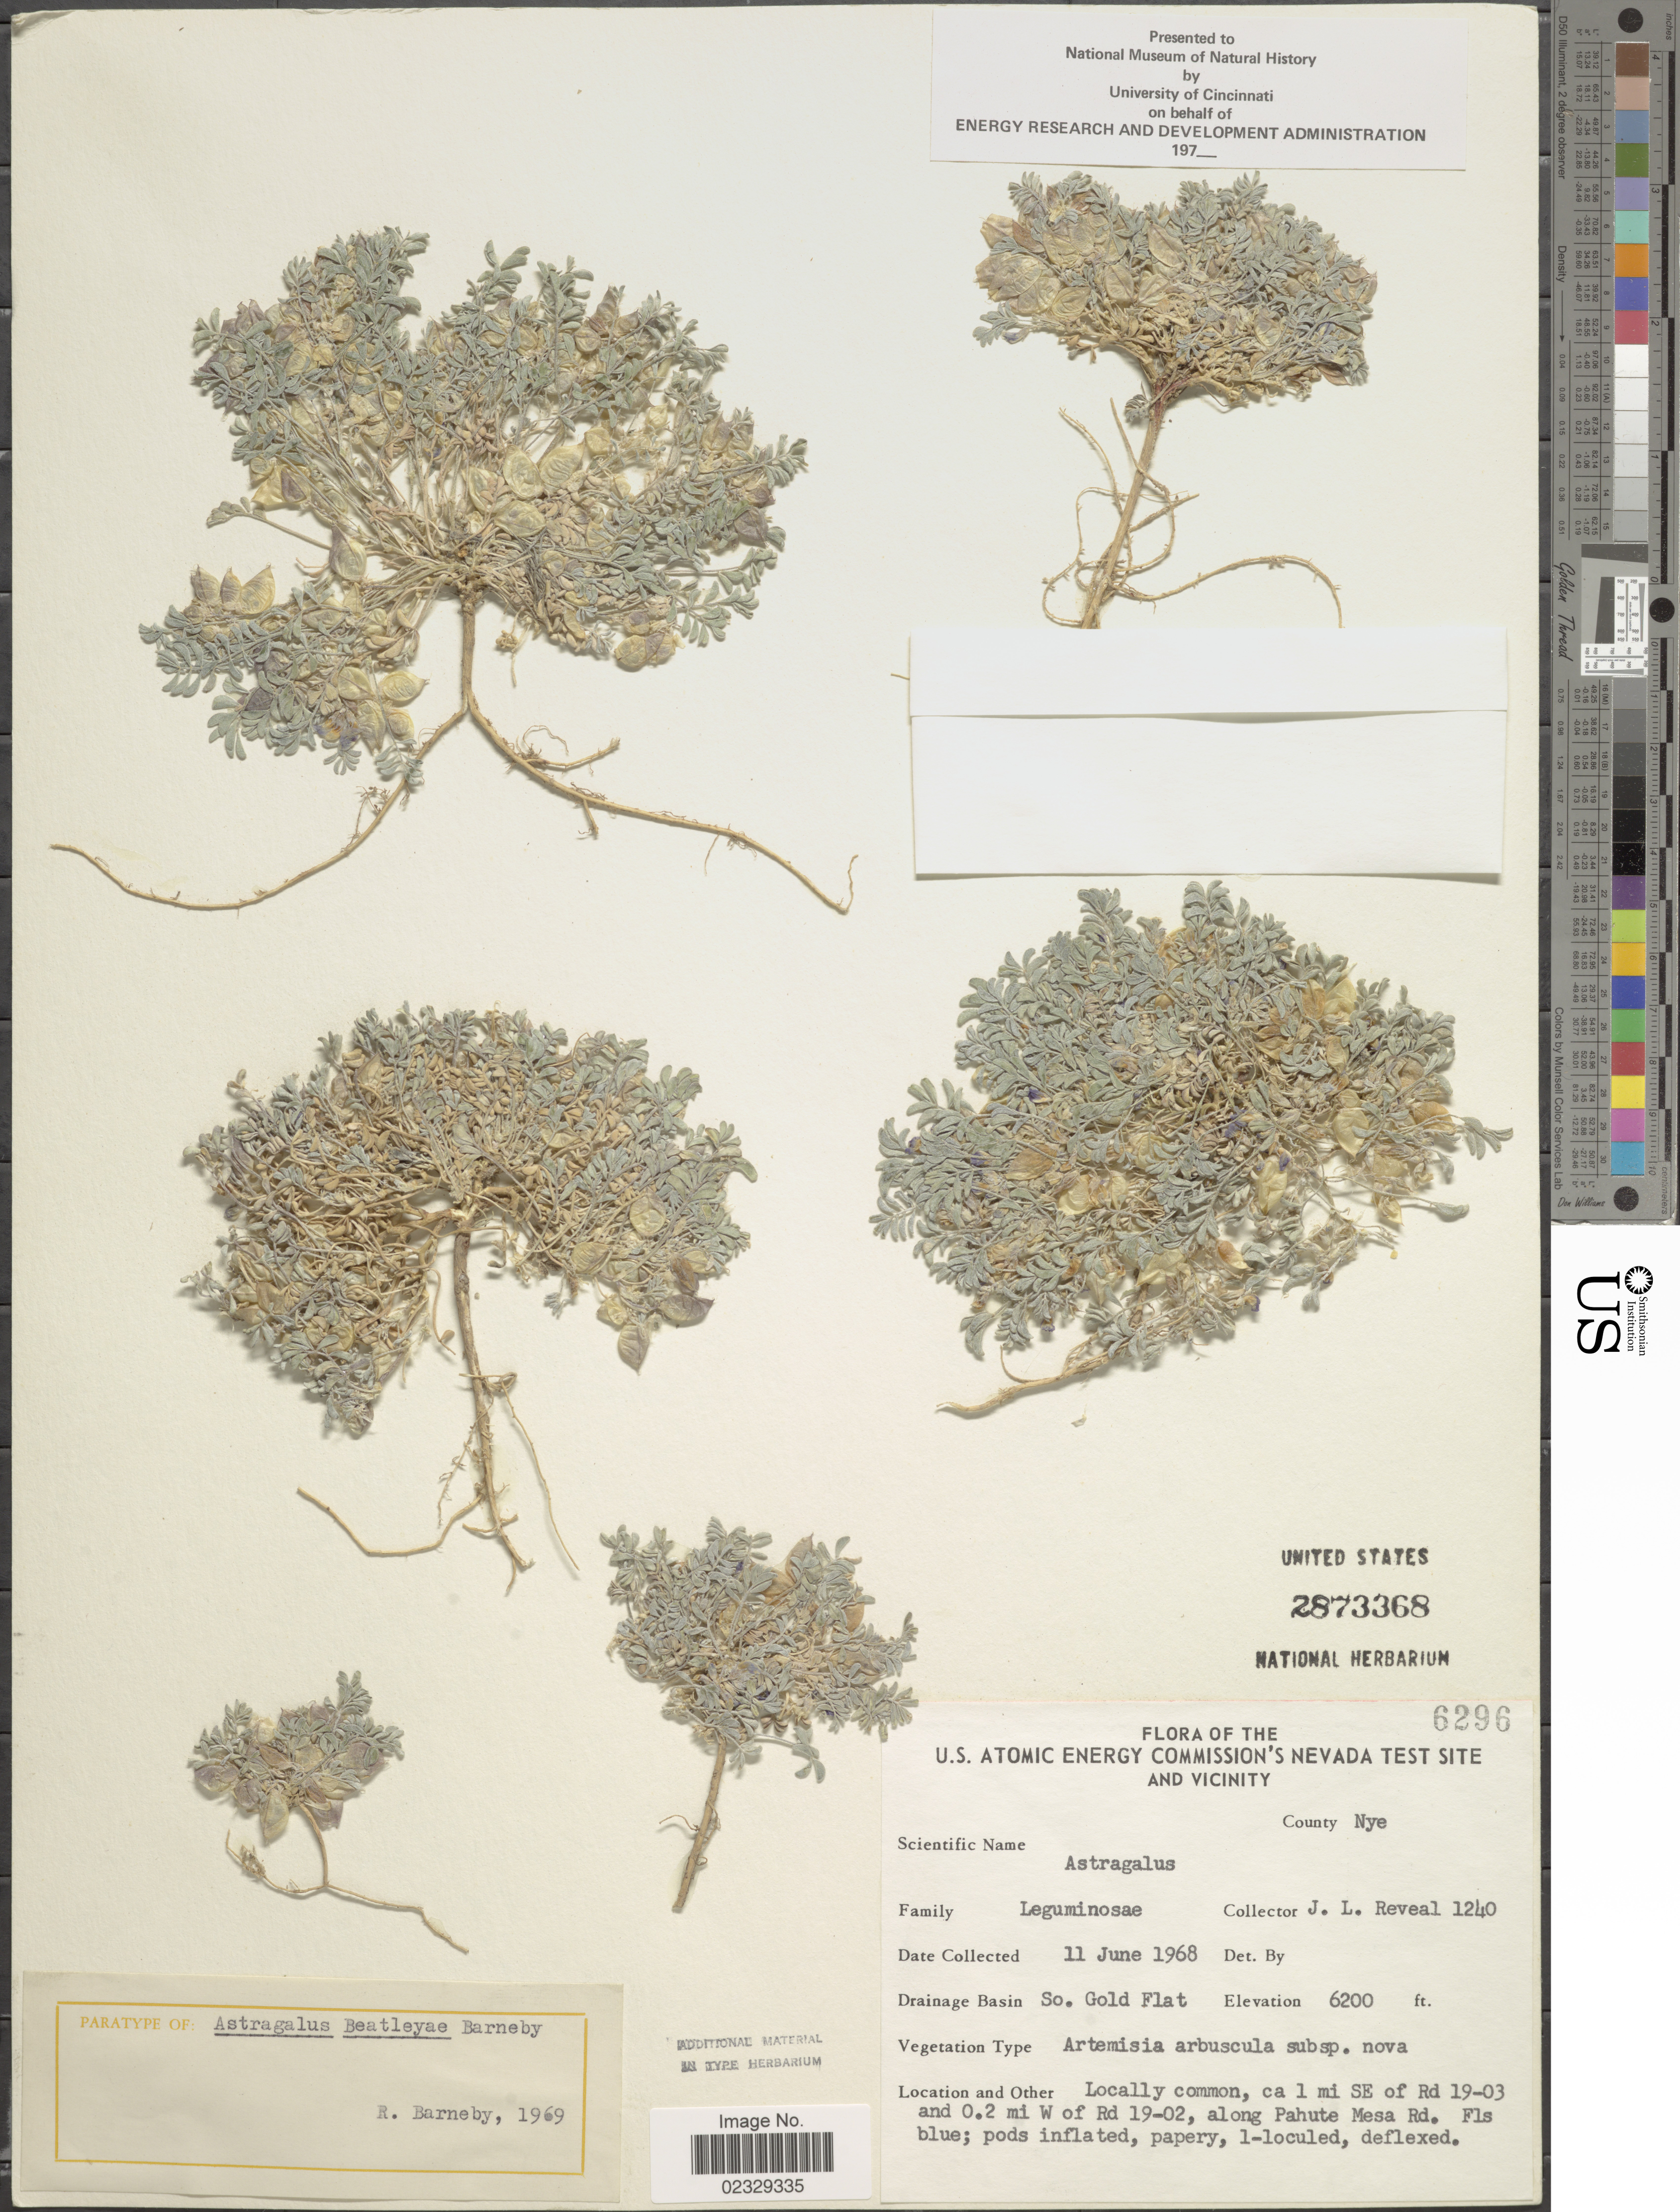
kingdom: Plantae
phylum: Tracheophyta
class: Magnoliopsida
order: Fabales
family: Fabaceae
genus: Astragalus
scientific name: Astragalus beatleyae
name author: Barneby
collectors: J. L. Reveal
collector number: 1240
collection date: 1968-06-11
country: United States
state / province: Nevada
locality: U.S. Atomic Energy Commission's Nevada Test Site and Vicinity, County Nye, Drainage Basin So. Gold Flat, Locally common, ca 1 mi SE of Rd 19-03 and 0.2 mi W of Rd 19-02, along Pahute Mesa Rd.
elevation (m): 1890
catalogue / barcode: US 2873368